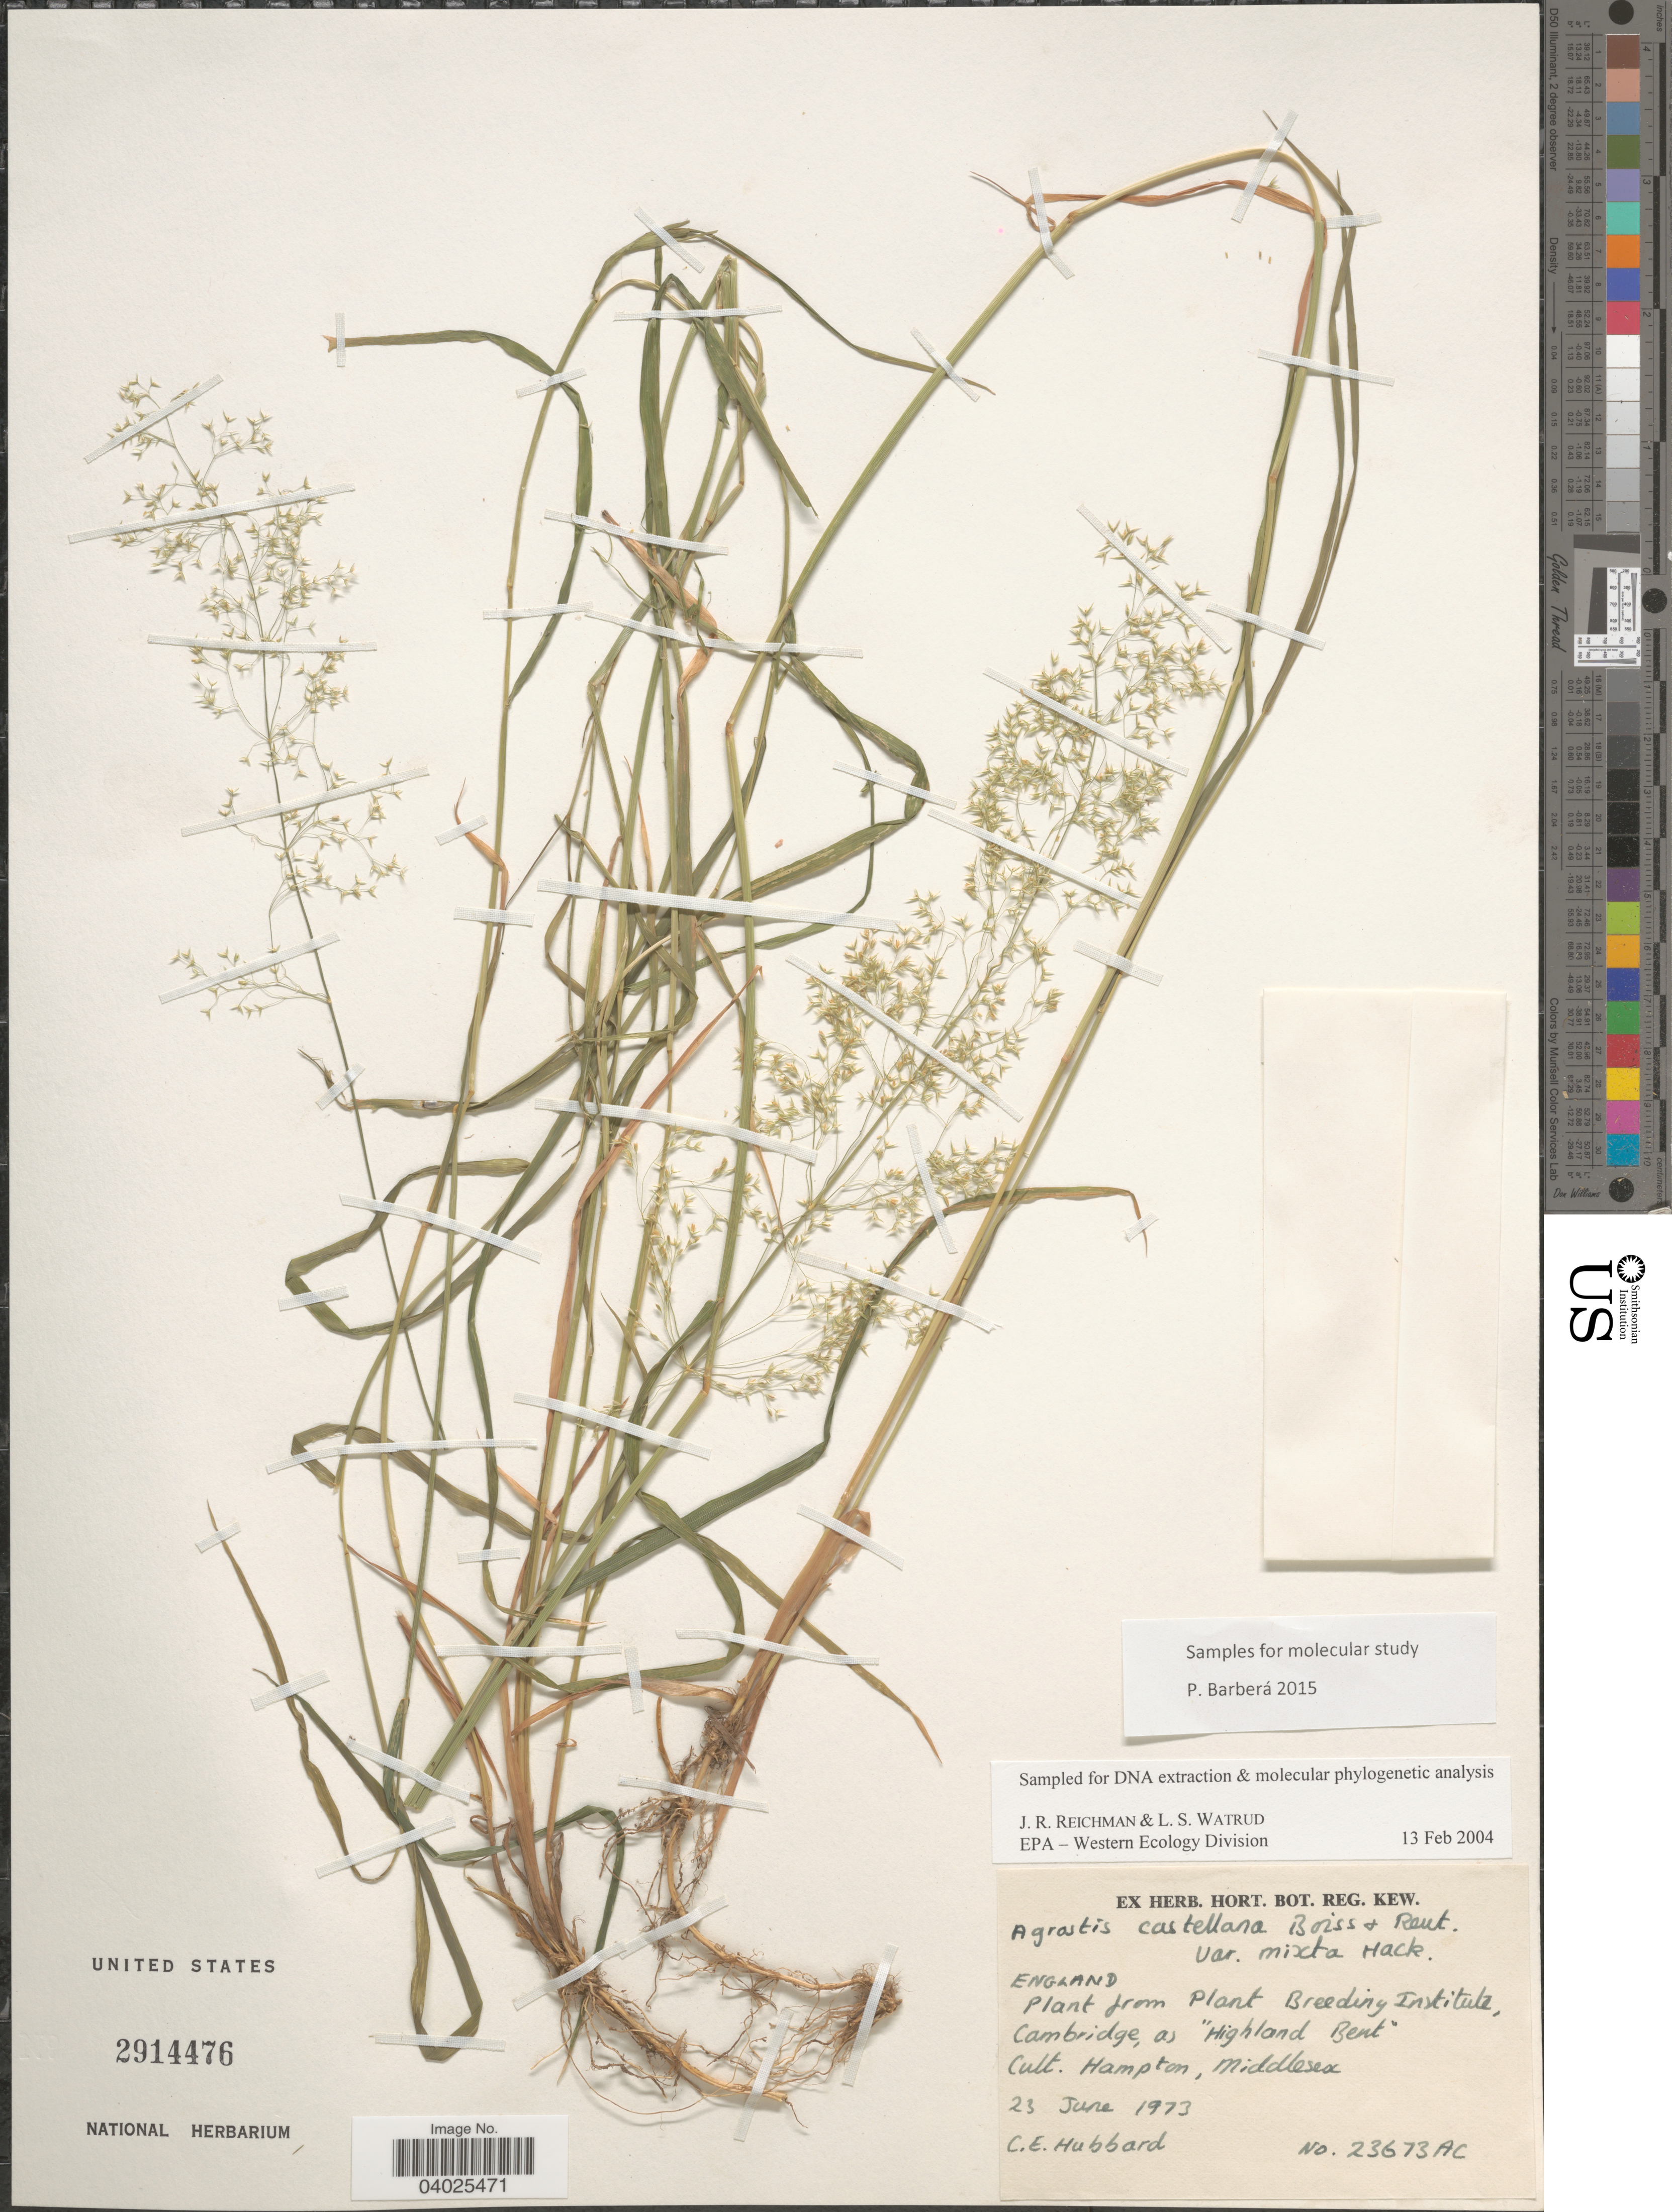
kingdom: Plantae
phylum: Tracheophyta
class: Liliopsida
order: Poales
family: Poaceae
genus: Agrostis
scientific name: Agrostis castellana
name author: Boiss. & Reut.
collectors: C. E. Hubbard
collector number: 23673AC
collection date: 1973-06-23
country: United Kingdom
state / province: England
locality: Hampton, Middlesex.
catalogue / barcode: US 2914476